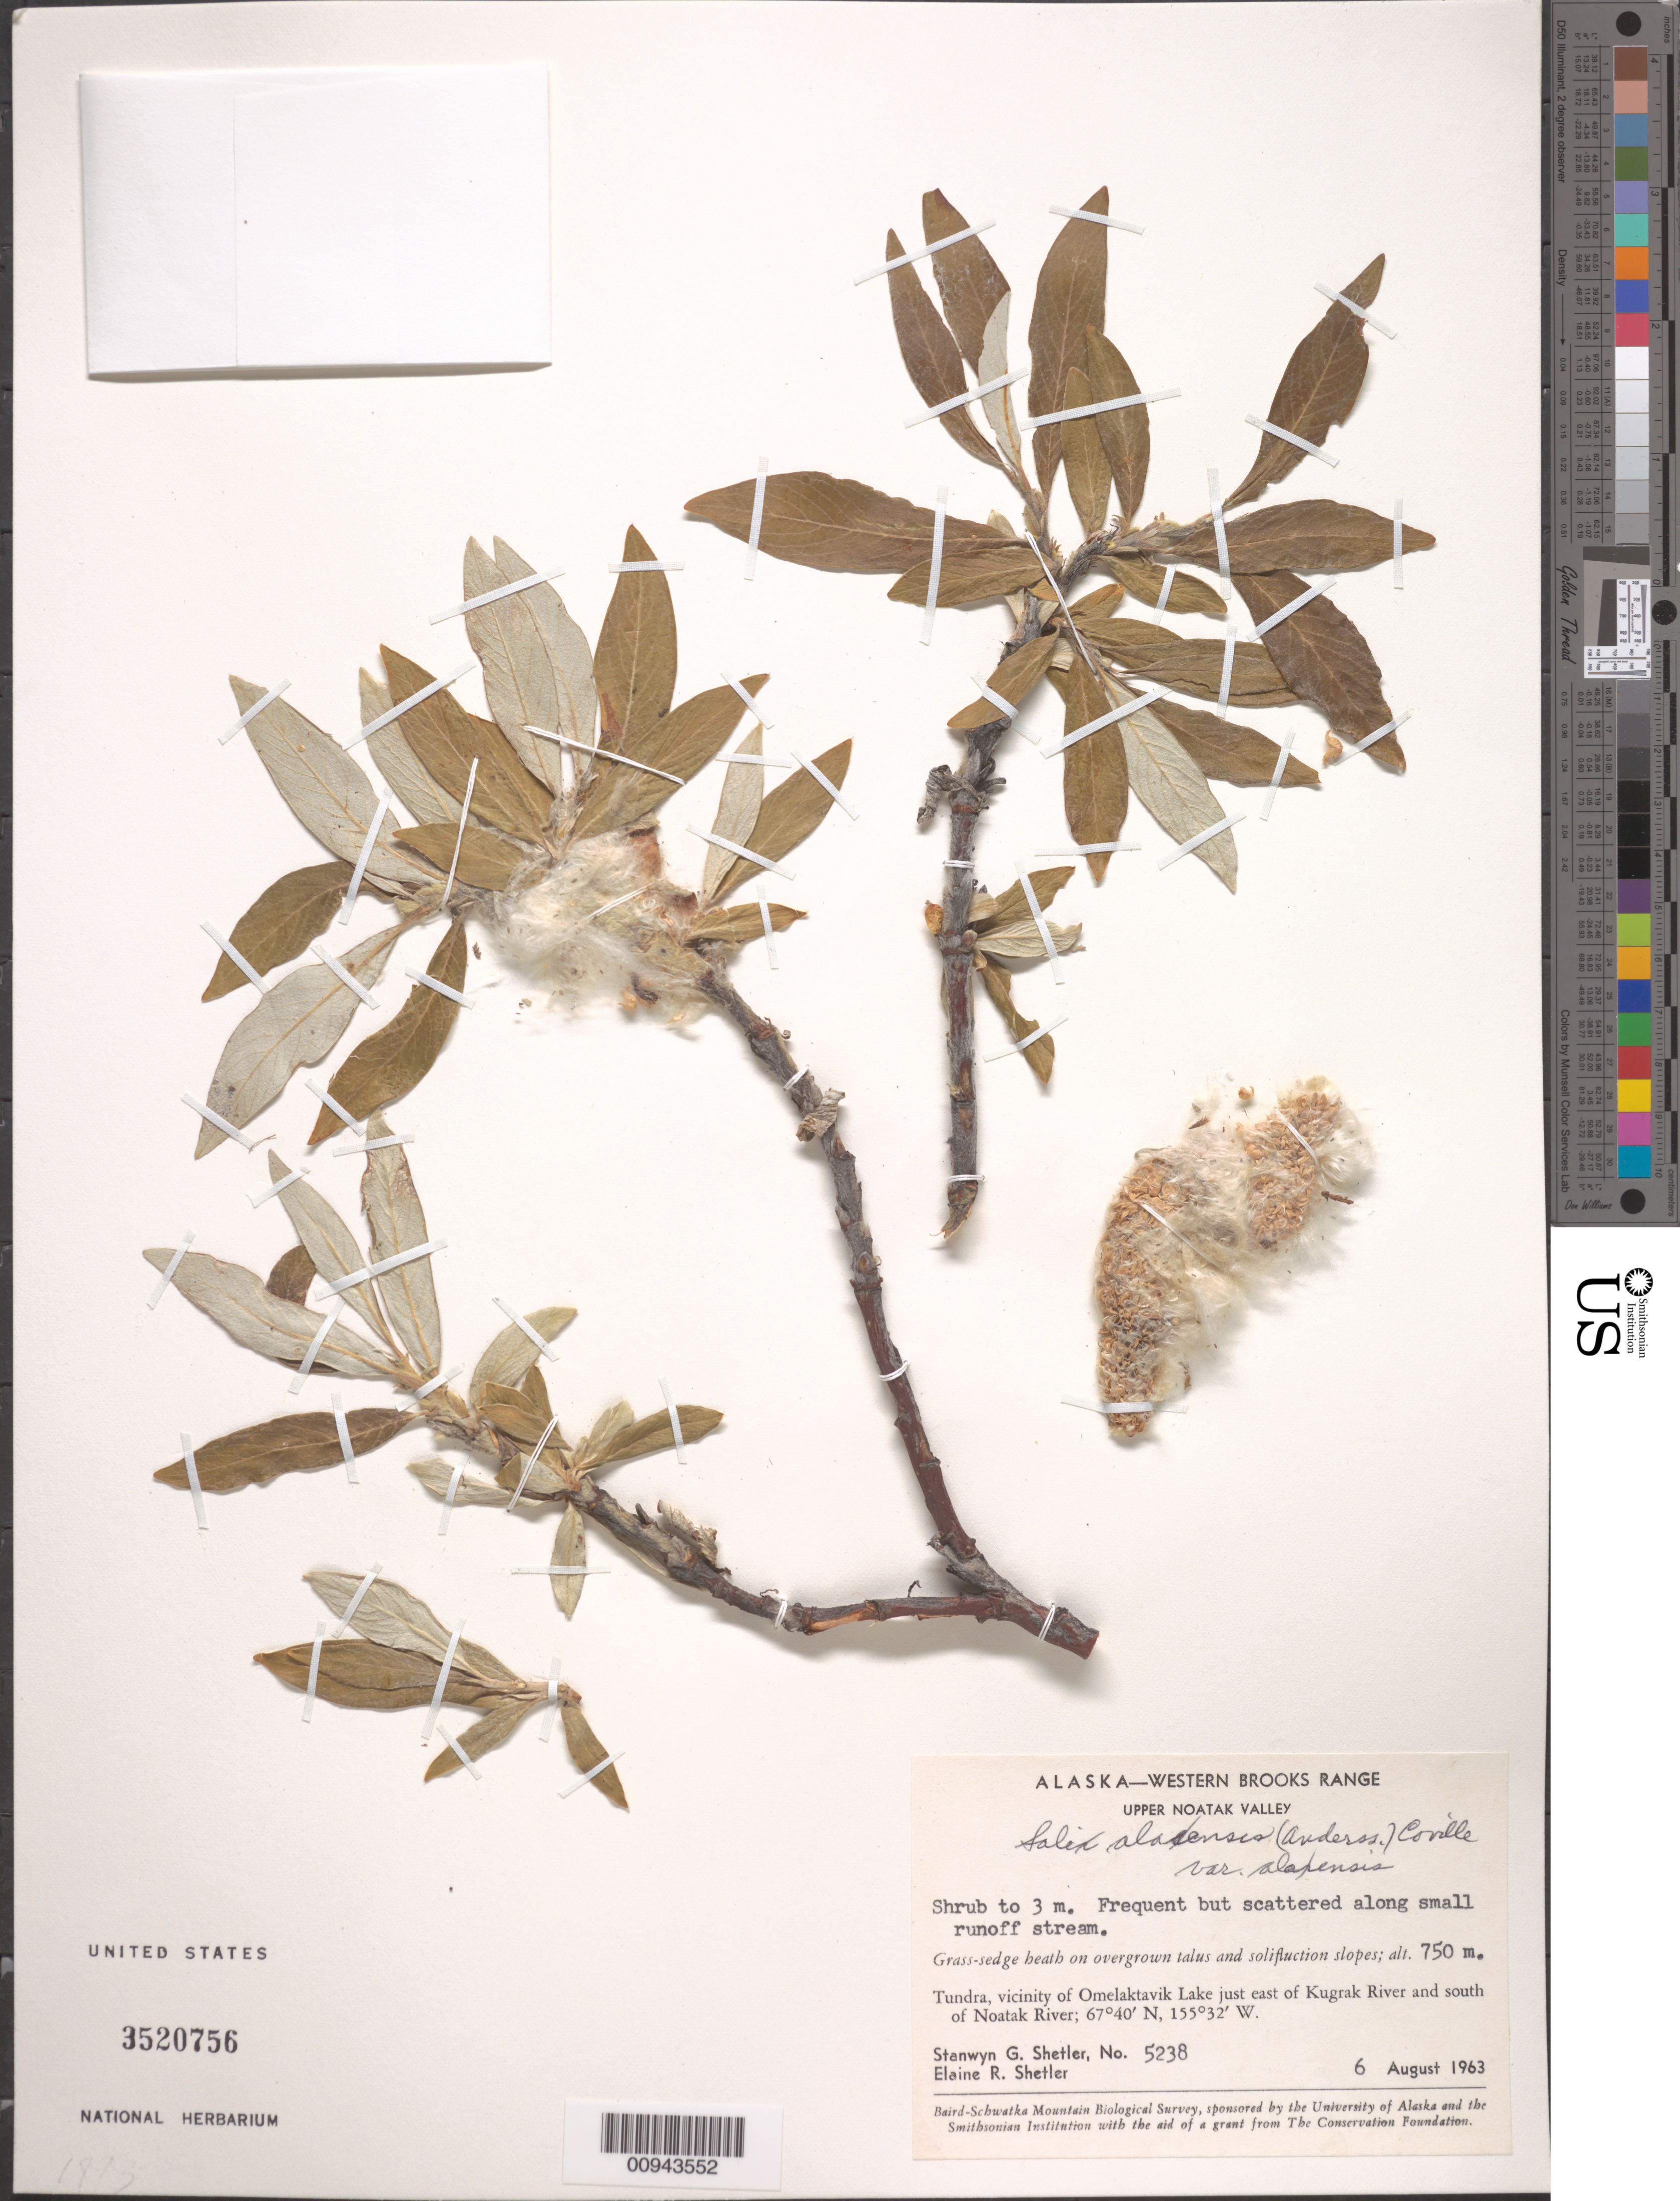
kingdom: Plantae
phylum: Tracheophyta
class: Magnoliopsida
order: Malpighiales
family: Salicaceae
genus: Salix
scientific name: Salix alaxensis var. alaxensis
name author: (Andersson) Coville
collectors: S. Shetler & E. R. Shetler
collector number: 5238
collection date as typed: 06 Aug 1963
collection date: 1963-08-06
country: United States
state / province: Alaska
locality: Vicinity of Omelaktavik Lake just east of Kugrak River and south of Noatak River. Western Brooks Range, Upper Noatak Valley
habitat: Tundra. Grass-sedge on overgrown talus and solifluction slopes. Scattered along small runoff stream.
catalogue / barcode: US 3520756